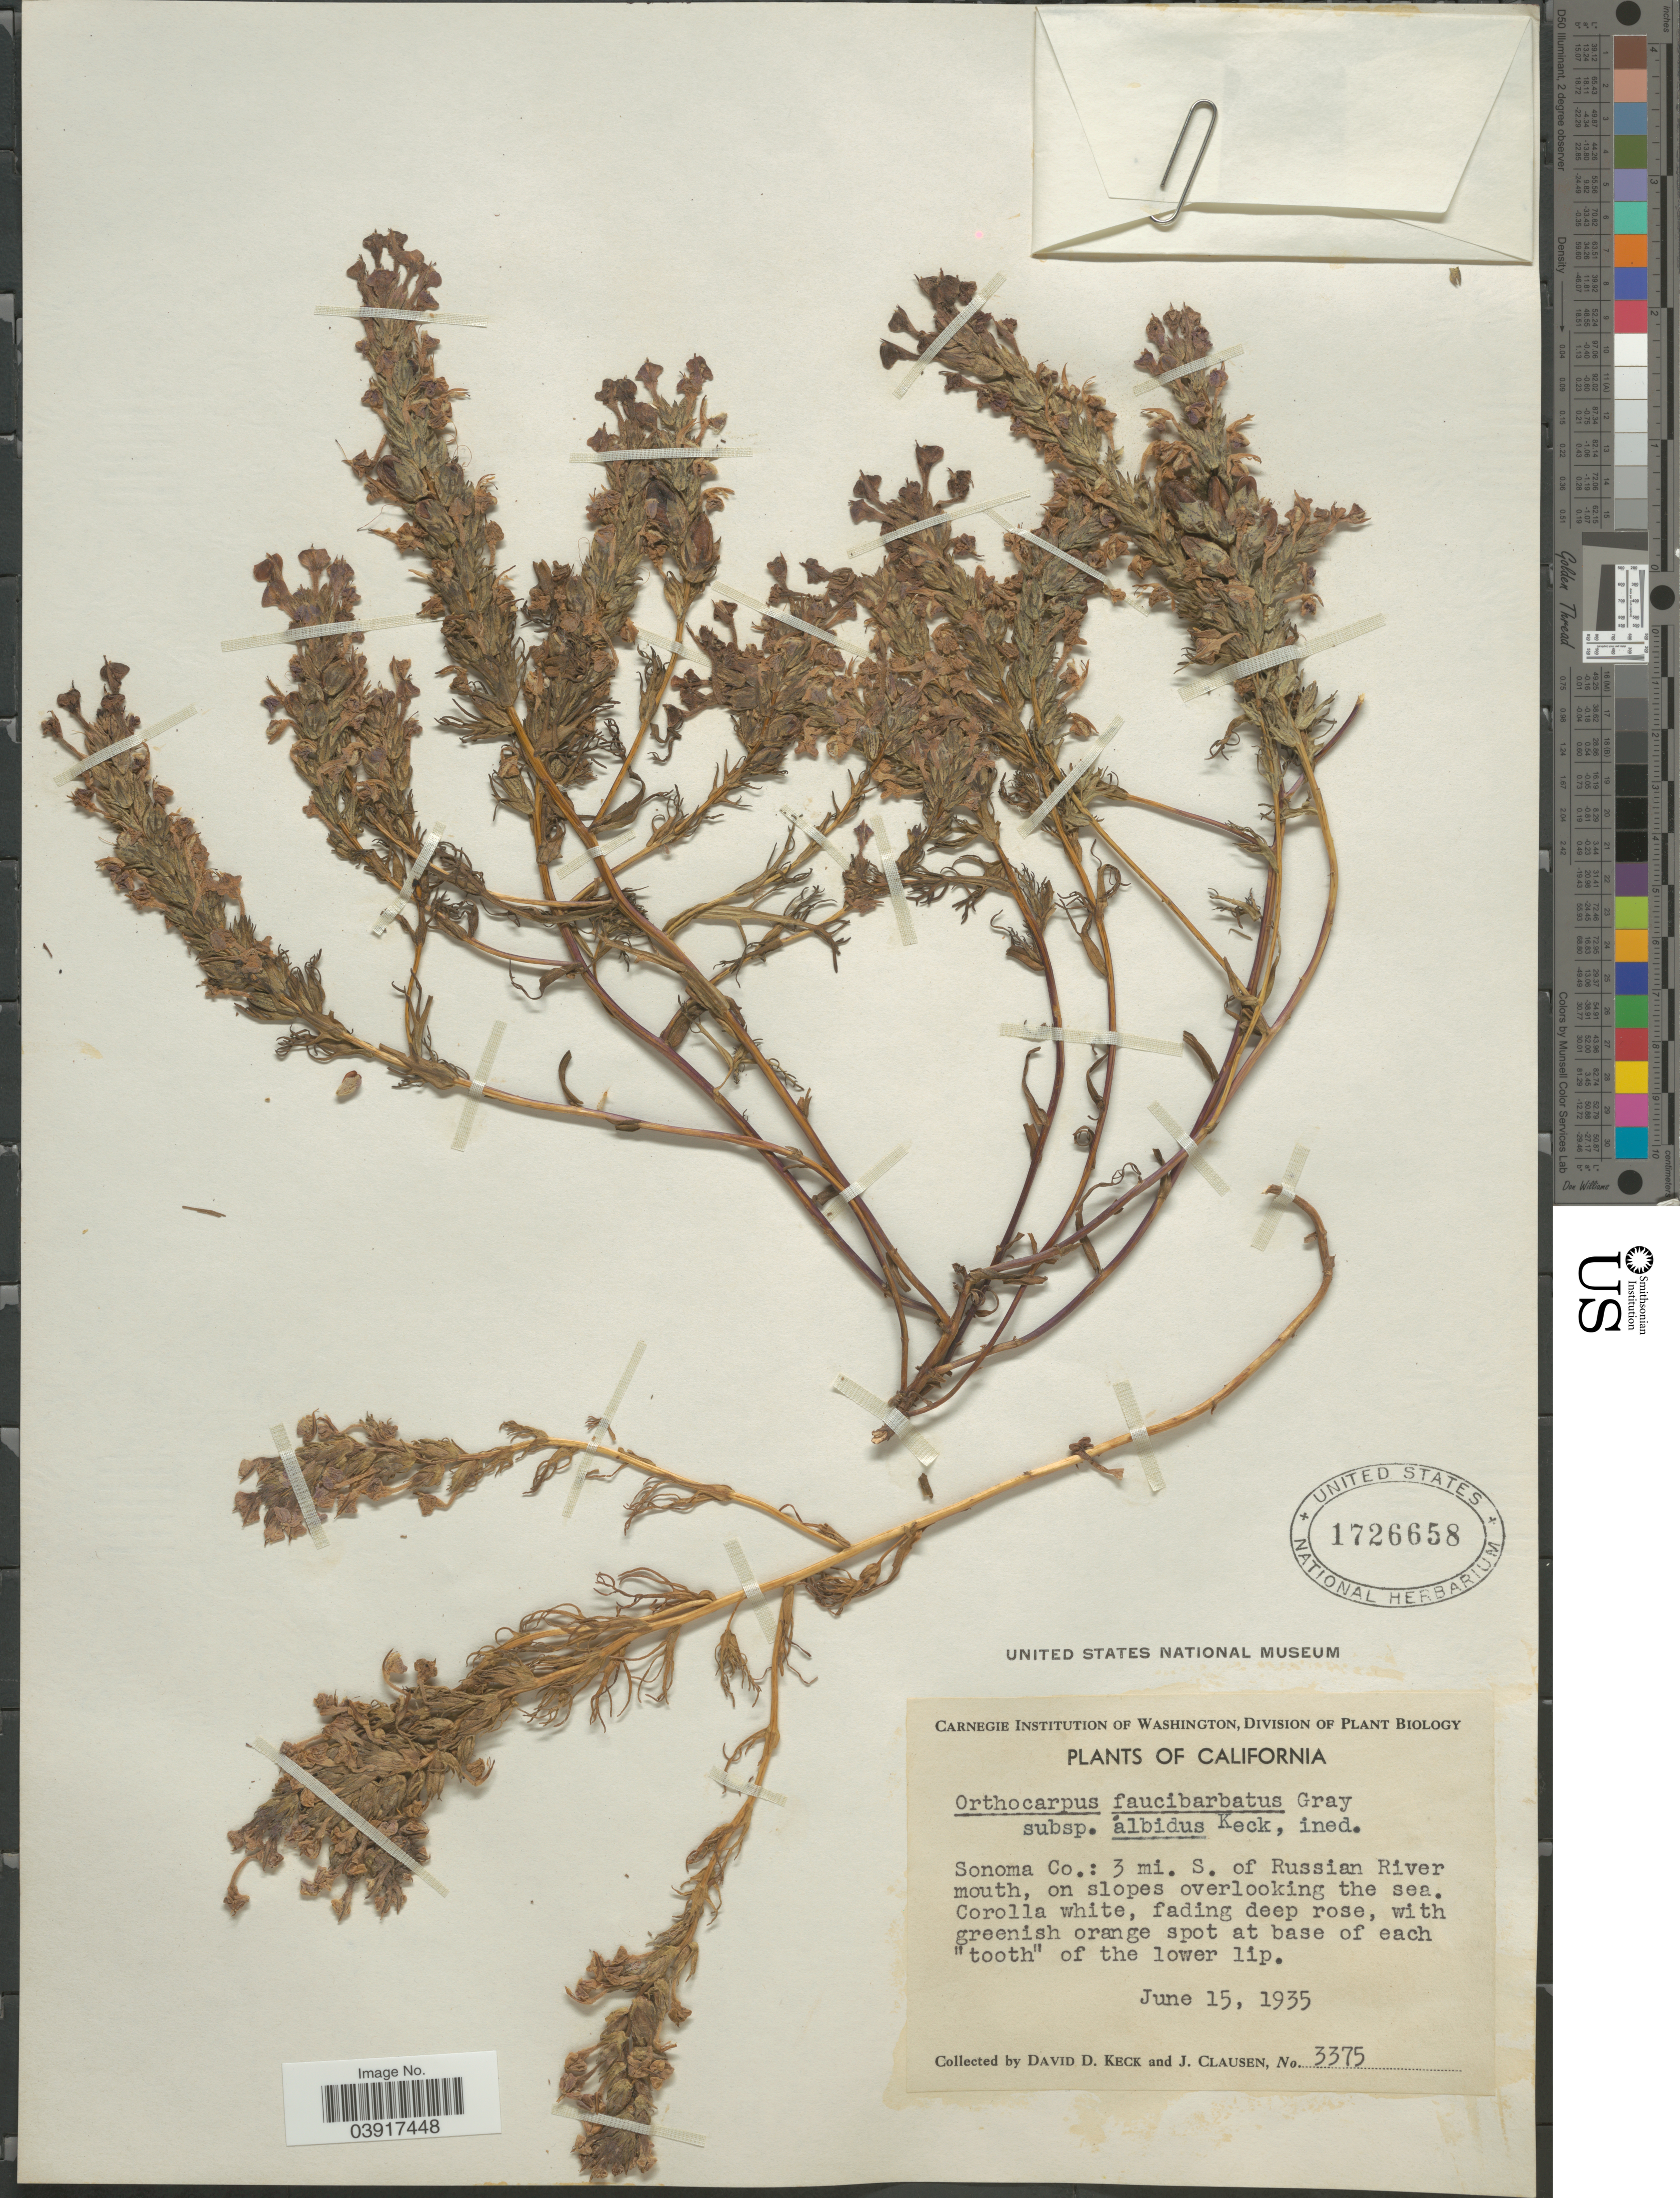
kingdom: Plantae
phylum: Tracheophyta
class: Magnoliopsida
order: Lamiales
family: Orobanchaceae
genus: Orthocarpus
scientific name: Orthocarpus faucibarbatus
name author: A. Gray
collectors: D. D. Keck & J. Clausen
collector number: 3375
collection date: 1935-06-15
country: United States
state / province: California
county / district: Sonoma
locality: Sonoma Co.: 3 mi. S. of Russian River mouth, on slopes overlooking the sea.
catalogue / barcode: US 1726658